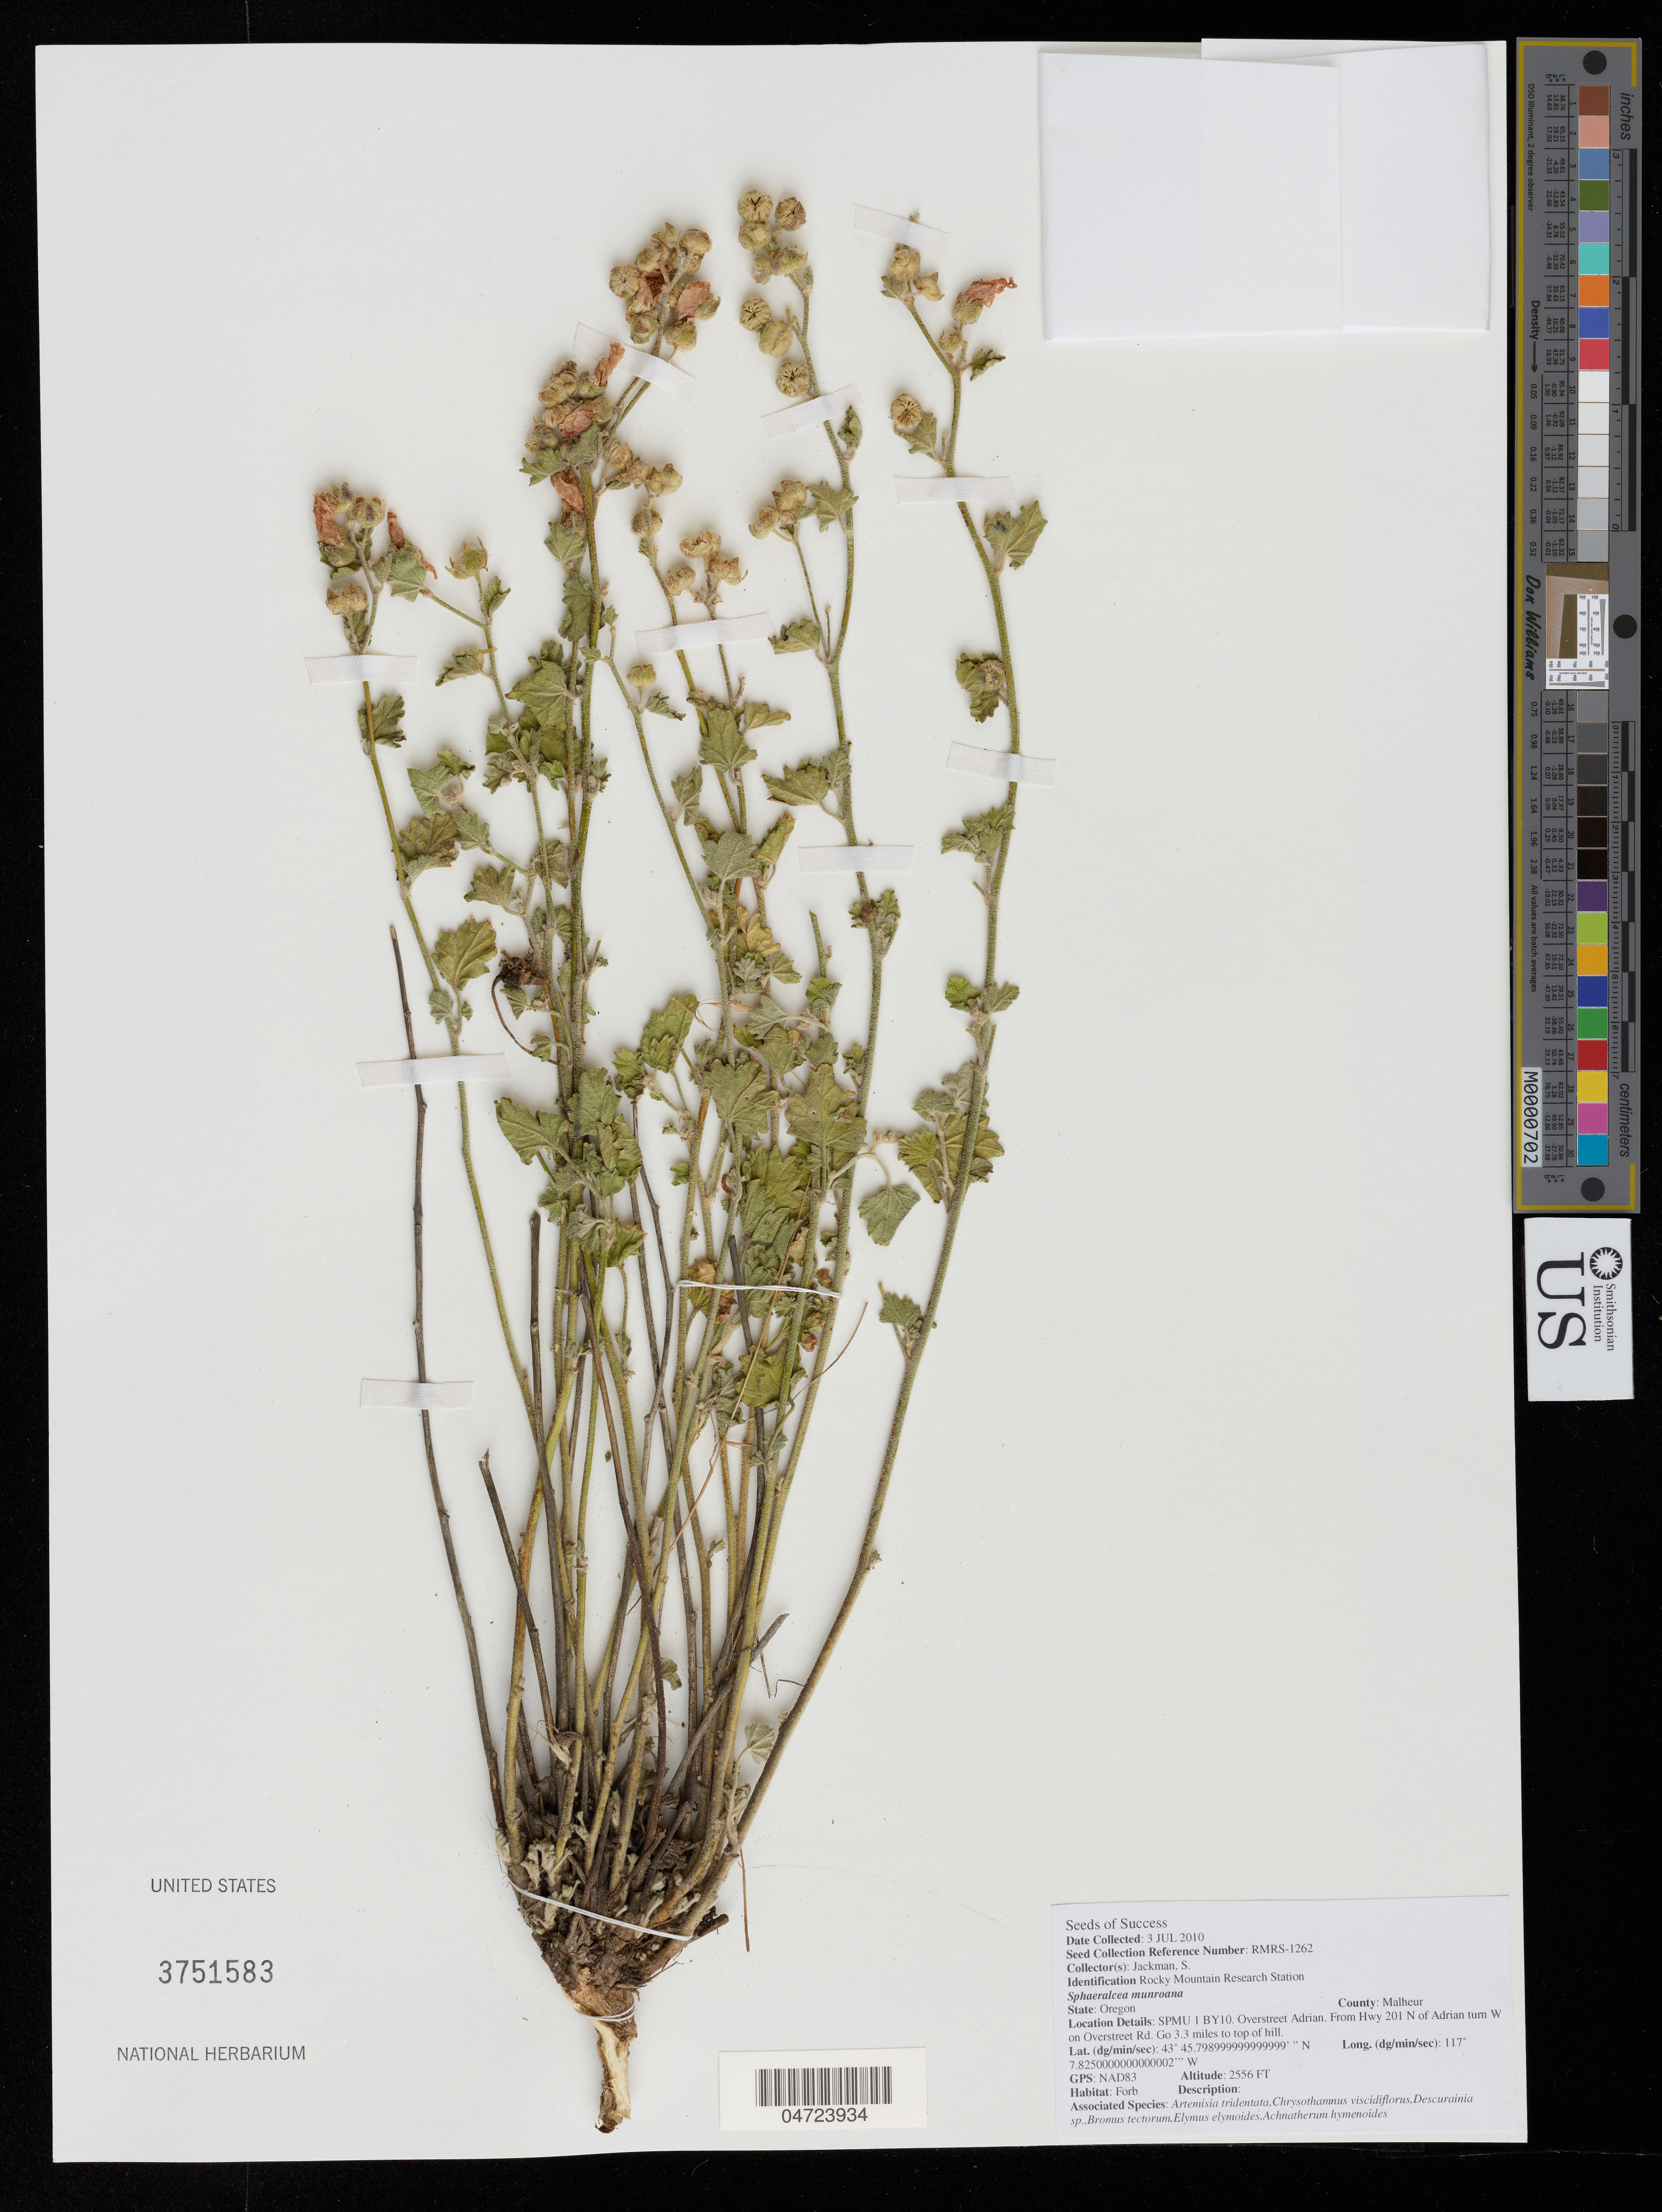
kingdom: Plantae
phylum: Tracheophyta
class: Magnoliopsida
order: Malvales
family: Malvaceae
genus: Sphaeralcea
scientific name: Sphaeralcea munroana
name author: (Douglas ex Lindl.) Spach ex A. Gray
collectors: S. Jackman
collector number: RMRS-1262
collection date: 2010-07-03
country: United States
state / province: Oregon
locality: County: Malheur. SPMU 1 BY10. Overstreet Adrian. From Hwy 201 N of Adrian turn W on Overstreet Rd. Go 3.3 miles to top of hill.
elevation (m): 779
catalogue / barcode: US 3751583